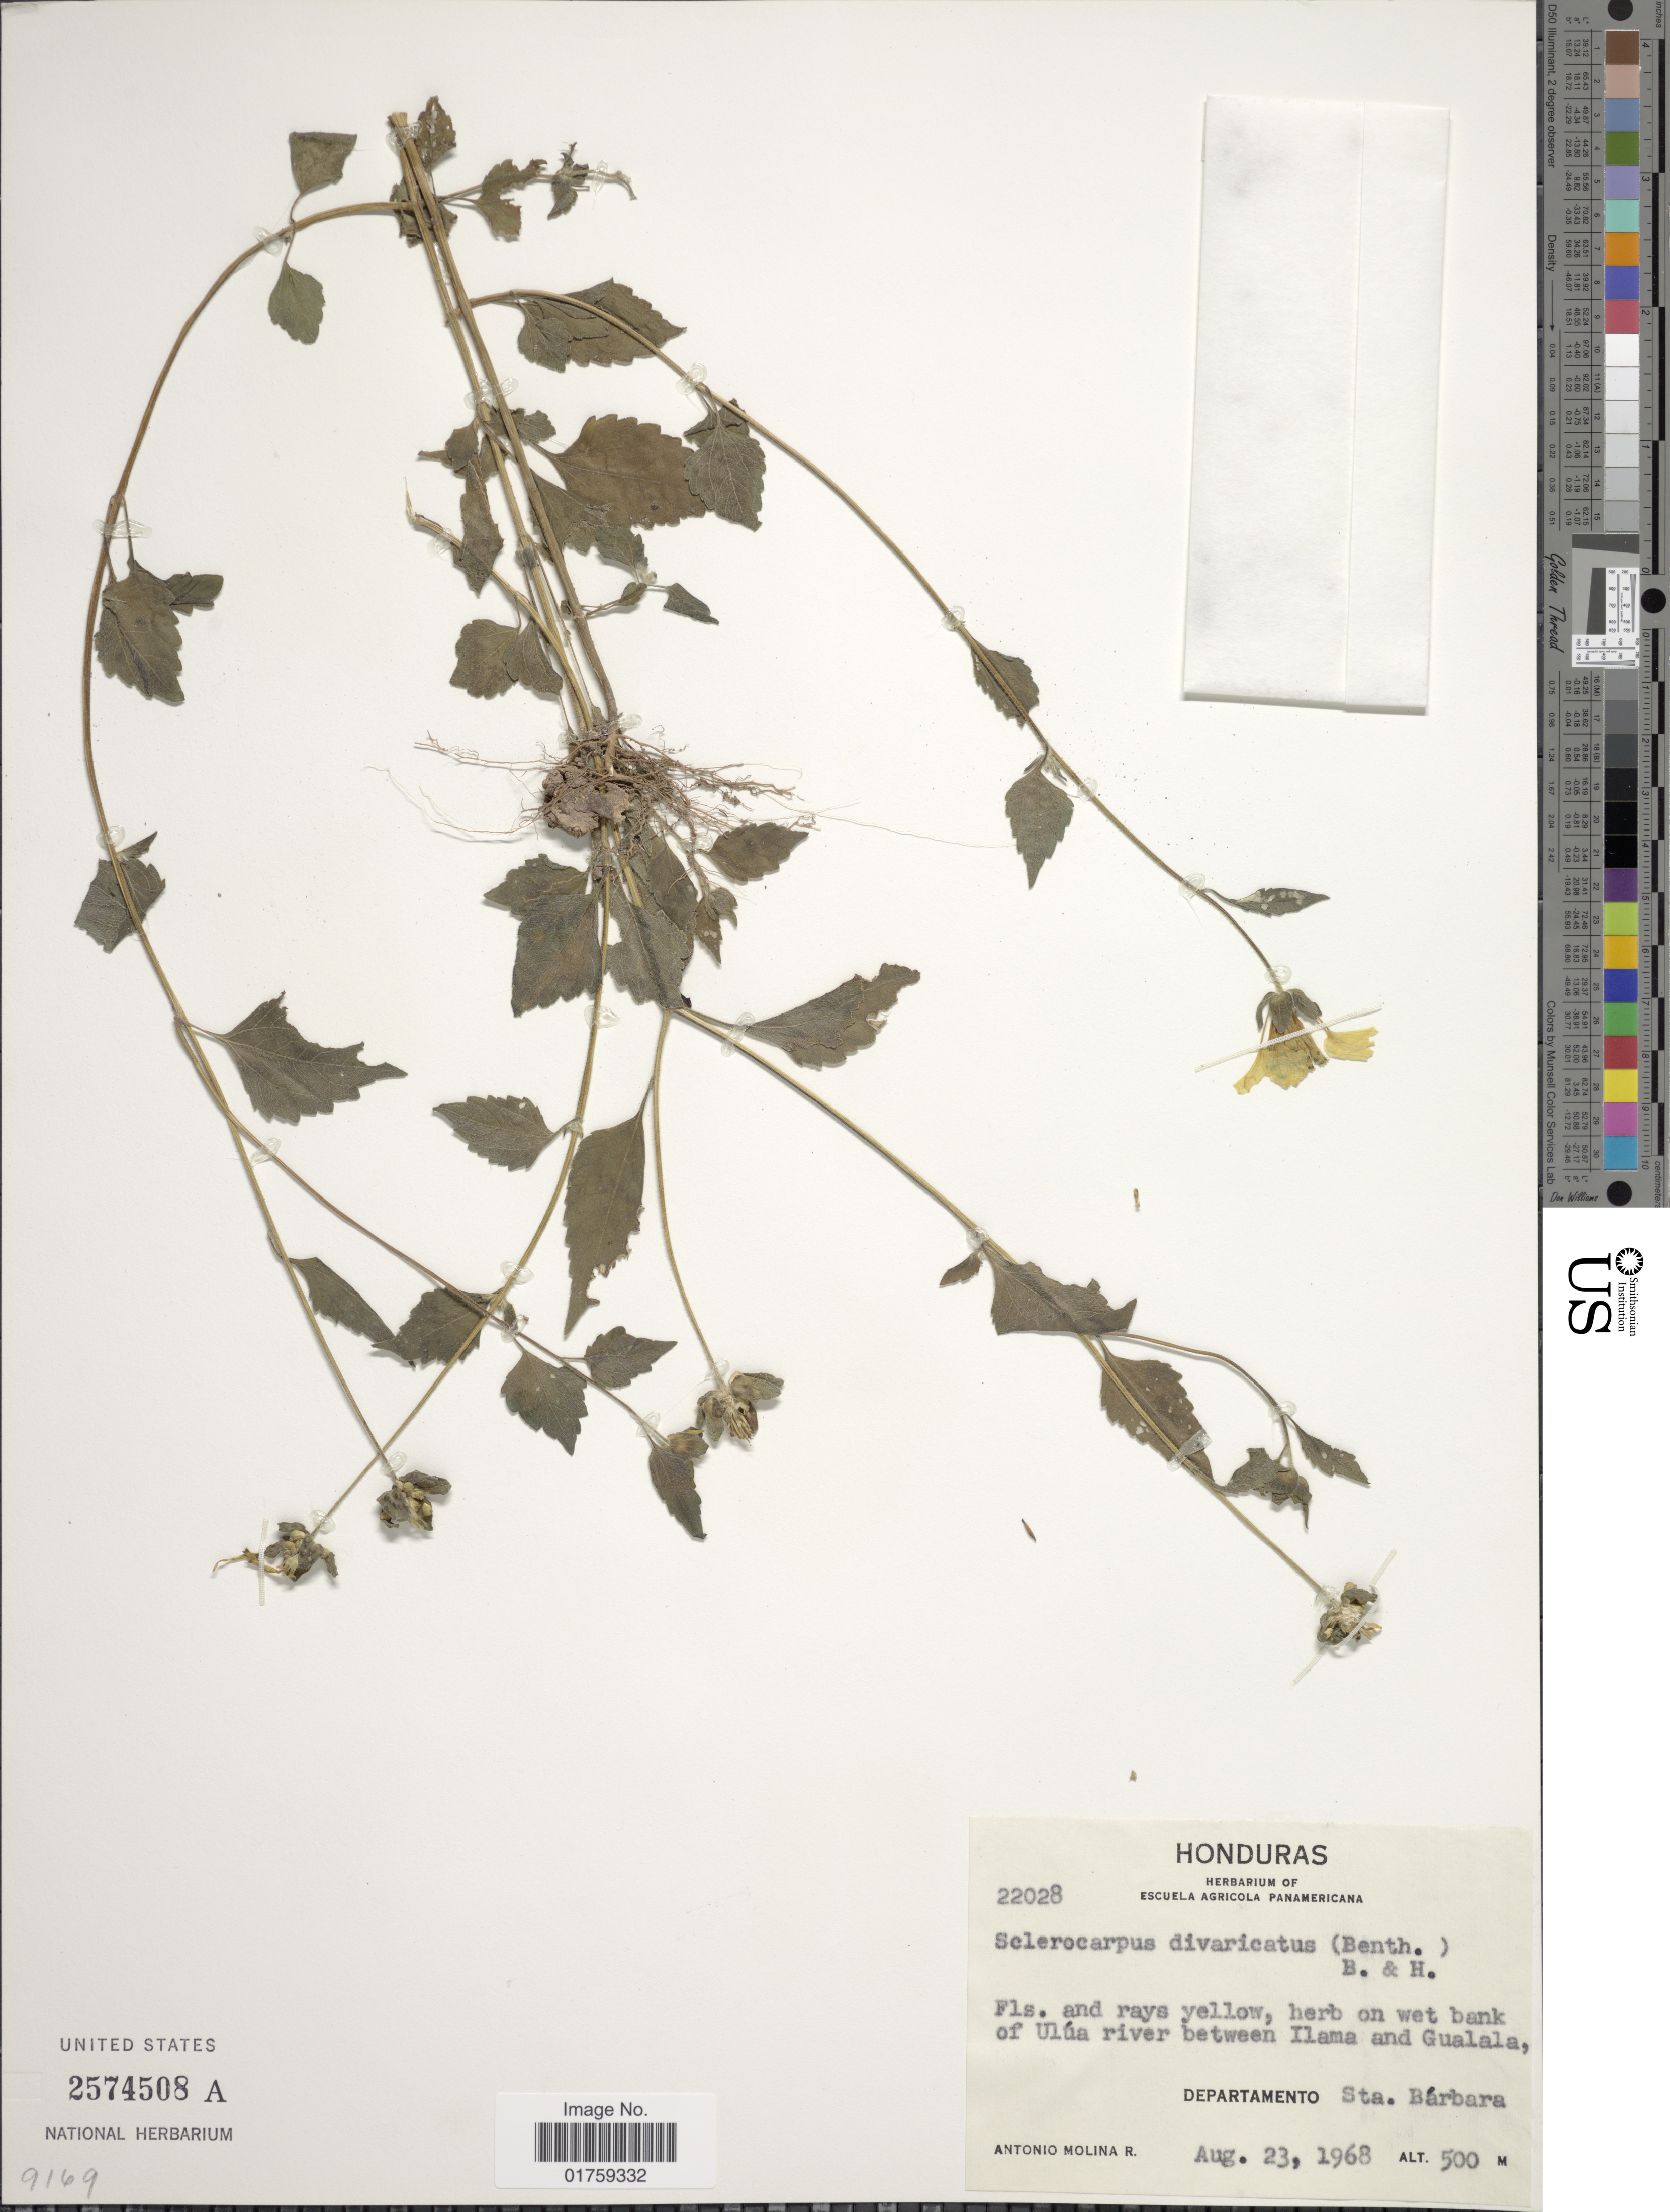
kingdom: Plantae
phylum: Tracheophyta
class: Magnoliopsida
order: Asterales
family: Asteraceae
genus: Sclerocarpus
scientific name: Sclerocarpus divaricatus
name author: (Benth.) Benth. & Hook. f. ex Hemsl.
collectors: A. Molina R.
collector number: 22028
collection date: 1968-08-23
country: Honduras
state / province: Santa Bárbara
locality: On wet bank of ulua river between Ilama and Gualala, Departamento Sta. Barbara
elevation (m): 500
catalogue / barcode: US 2574508A